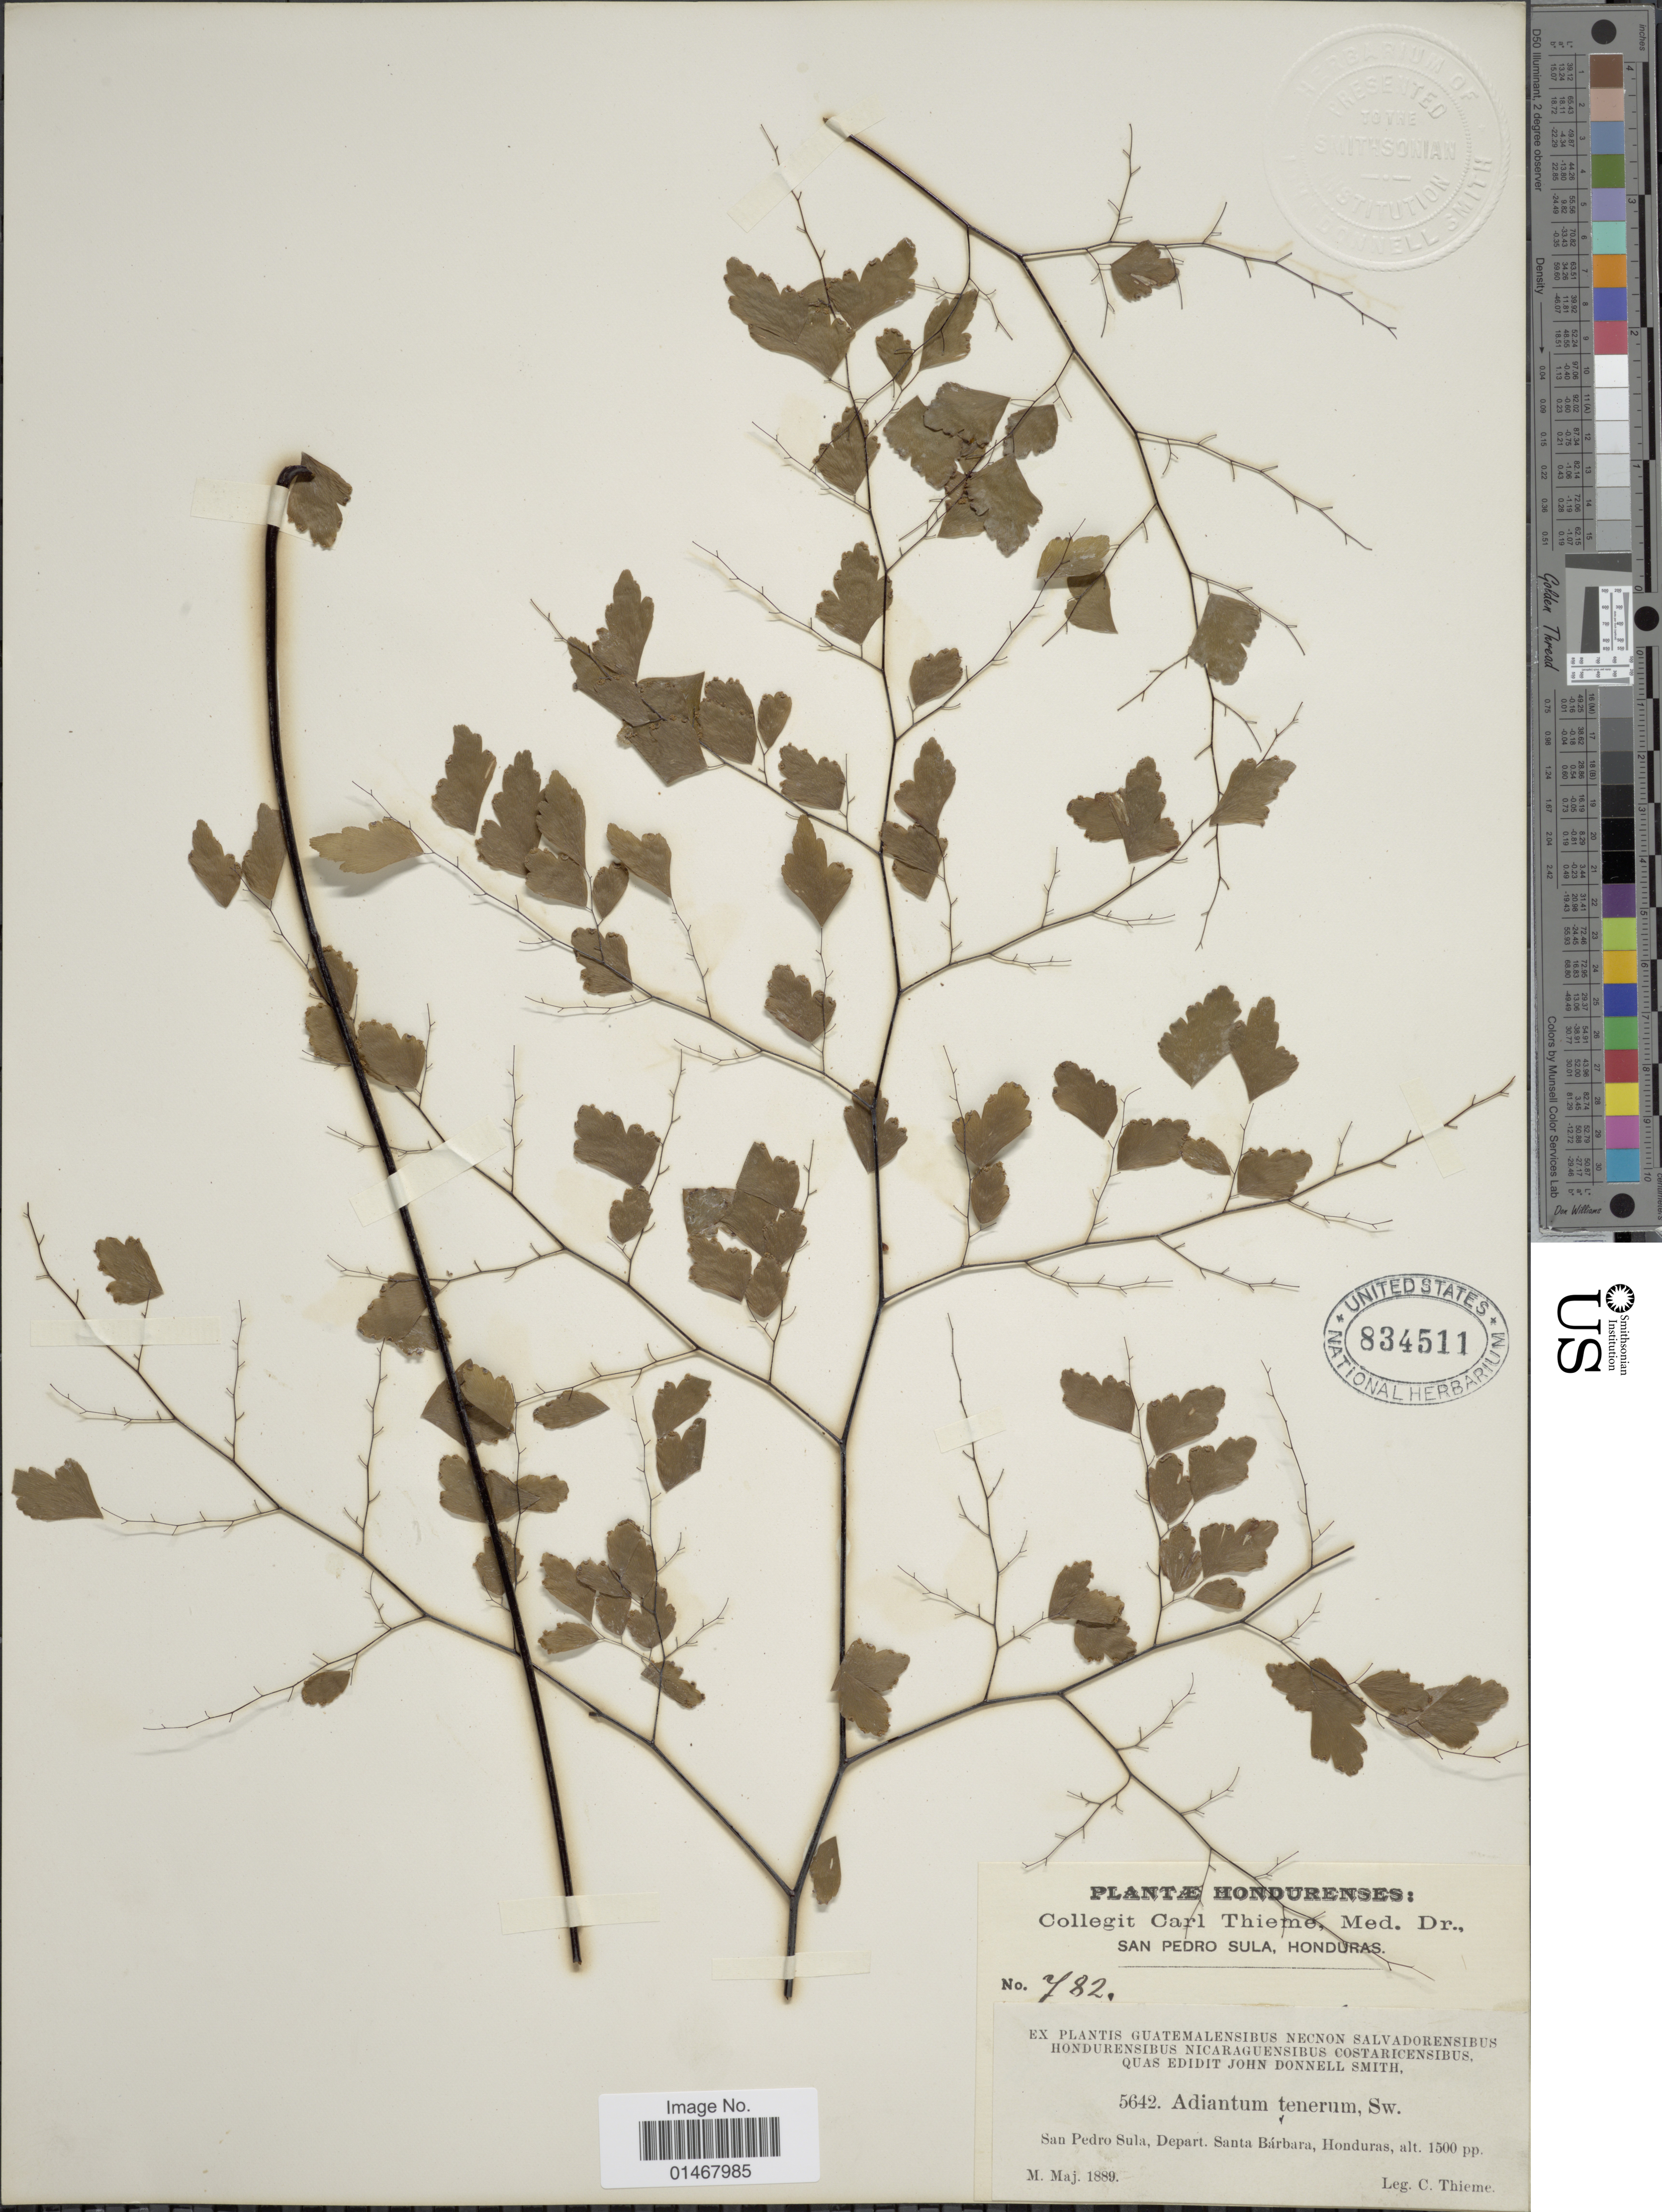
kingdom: Plantae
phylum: Tracheophyta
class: Polypodiopsida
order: Polypodiales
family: Pteridaceae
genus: Adiantum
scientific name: Adiantum tenerum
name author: Sw.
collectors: C. Thieme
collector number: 5642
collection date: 1889-05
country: Honduras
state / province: Santa Bárbara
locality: San Pedro Sula, Depart Santa Bárbara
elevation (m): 457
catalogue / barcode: US 834511